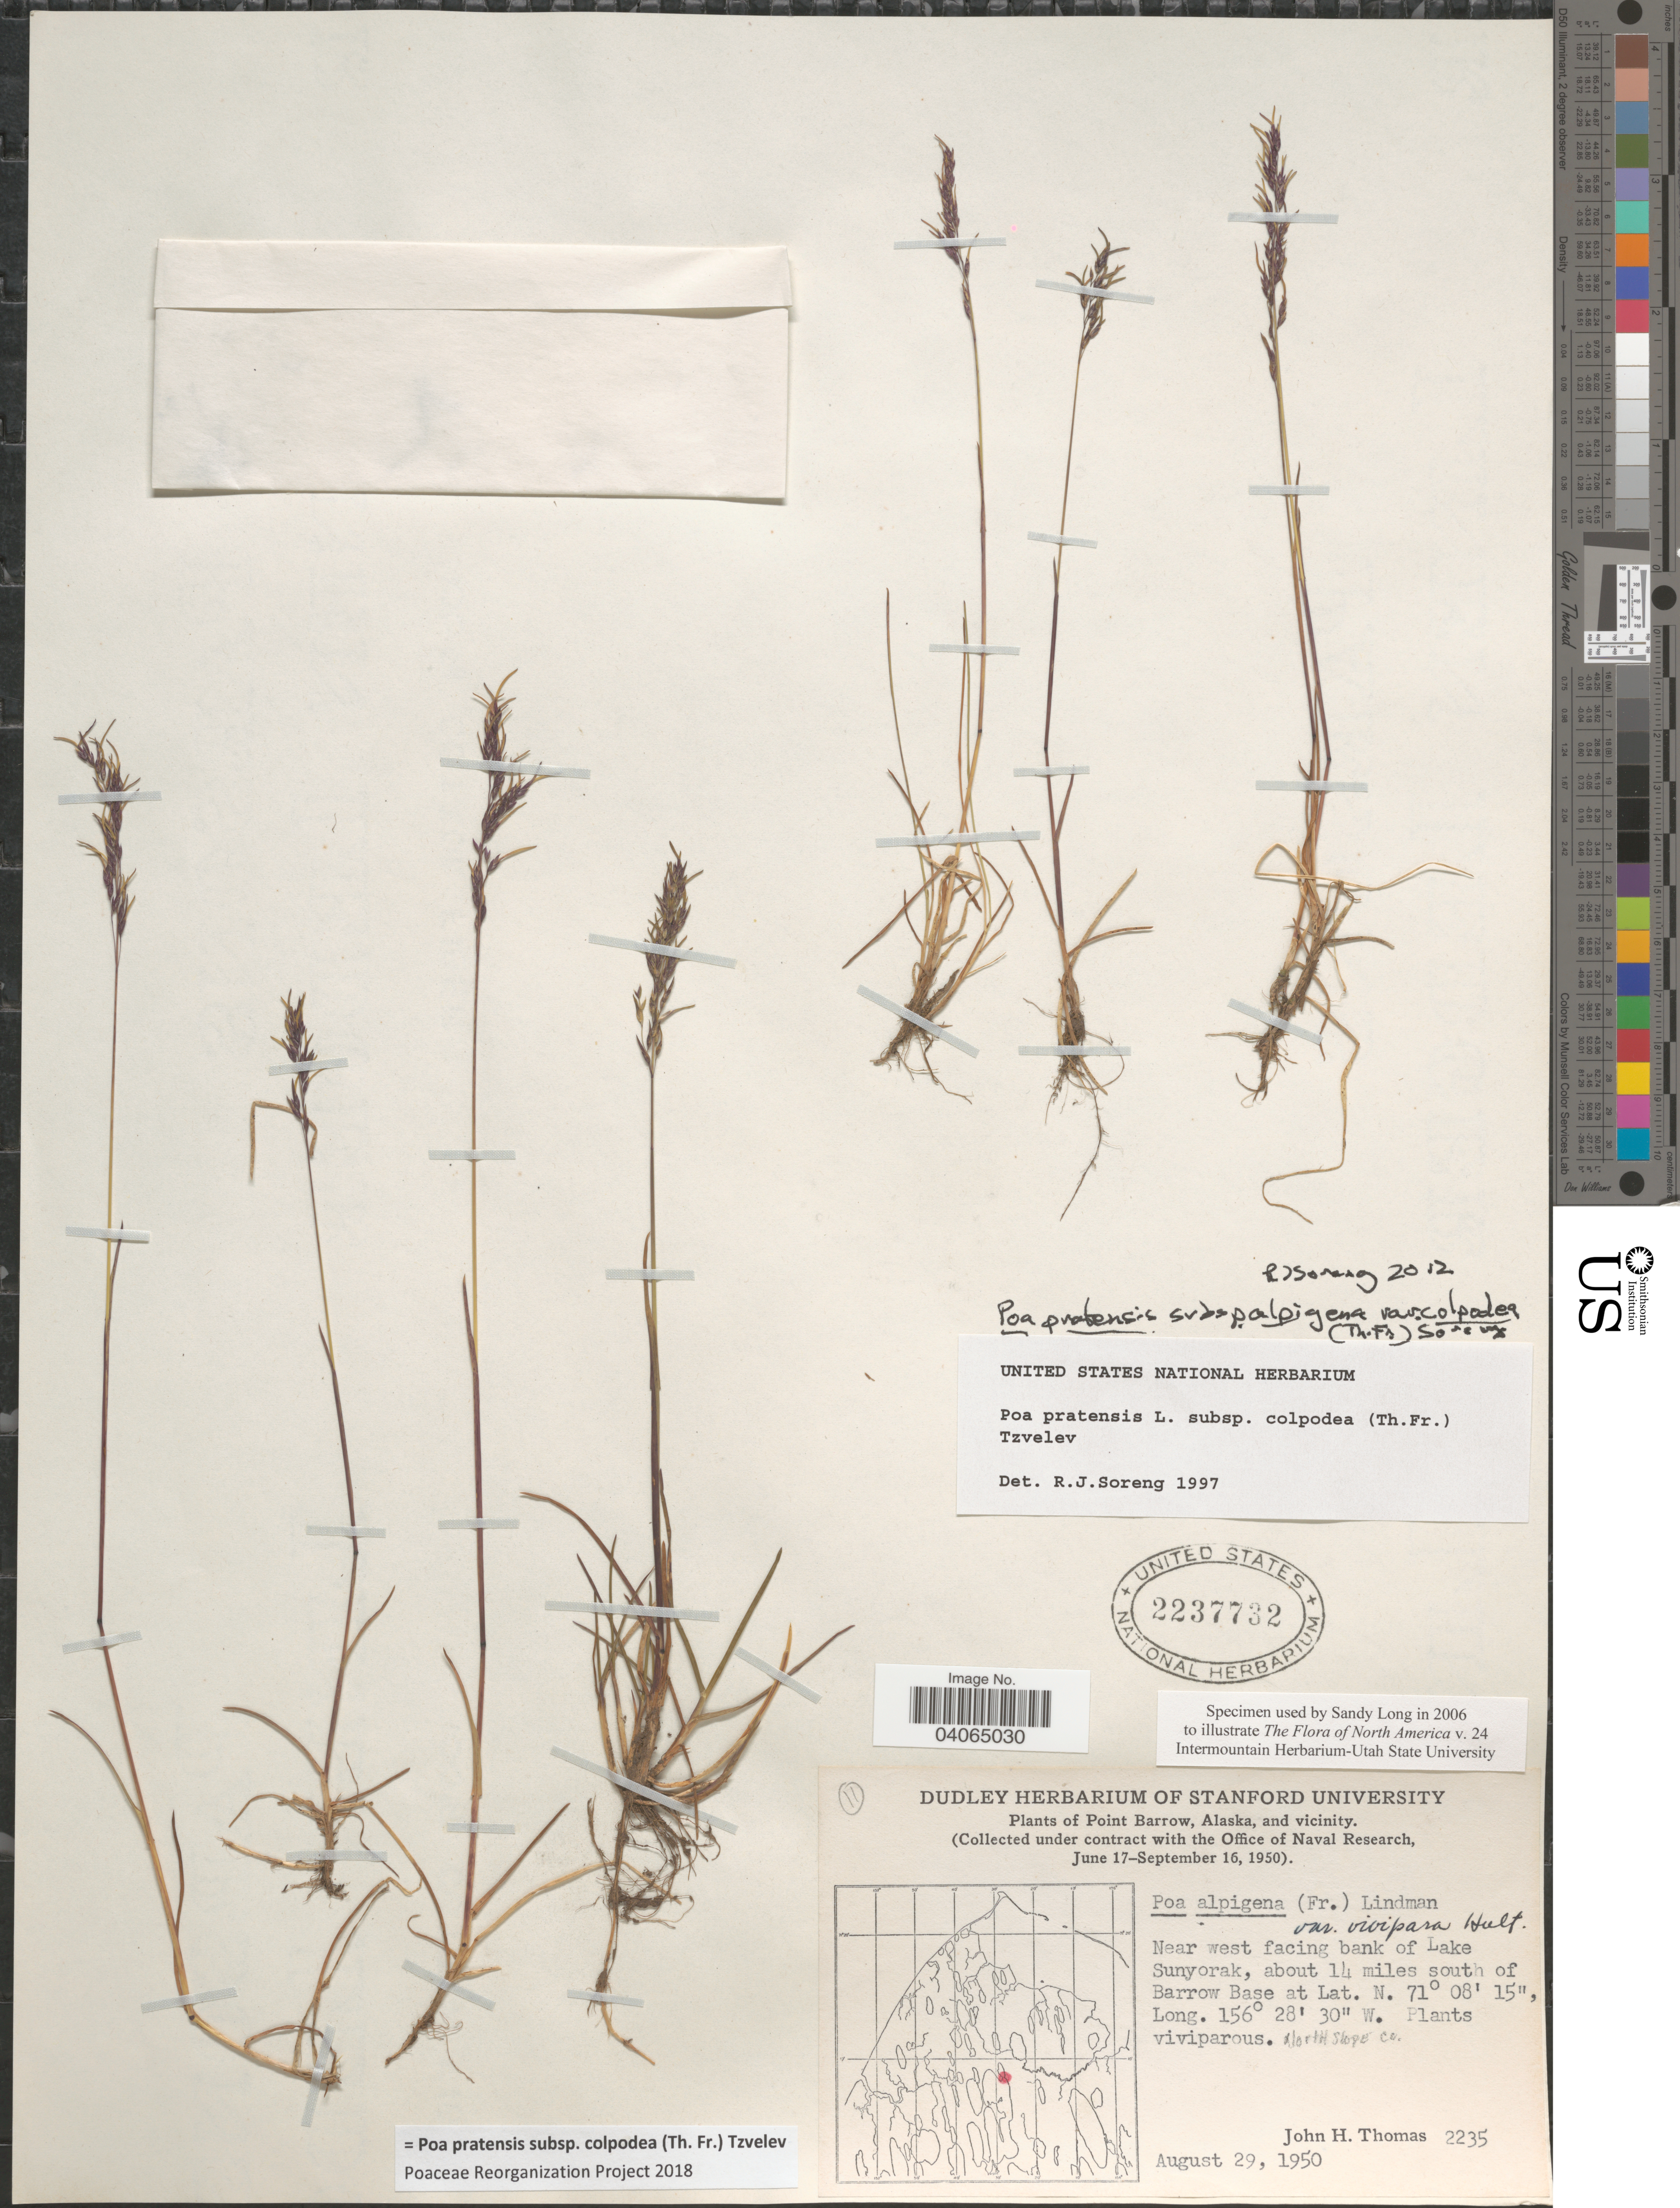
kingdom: Plantae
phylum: Tracheophyta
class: Liliopsida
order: Poales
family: Poaceae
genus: Poa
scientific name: Poa pratensis subsp. colpodea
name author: (Th. Fr.) Tzvelev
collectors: J. H. Thomas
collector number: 2235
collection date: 1950-08-29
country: United States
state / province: Alaska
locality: Point Barrow and vicinity. Near west facing bank of Lake Sunyorak, about 14 miles south of Barrow Base. North Slope Co.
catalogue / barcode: US 2237732